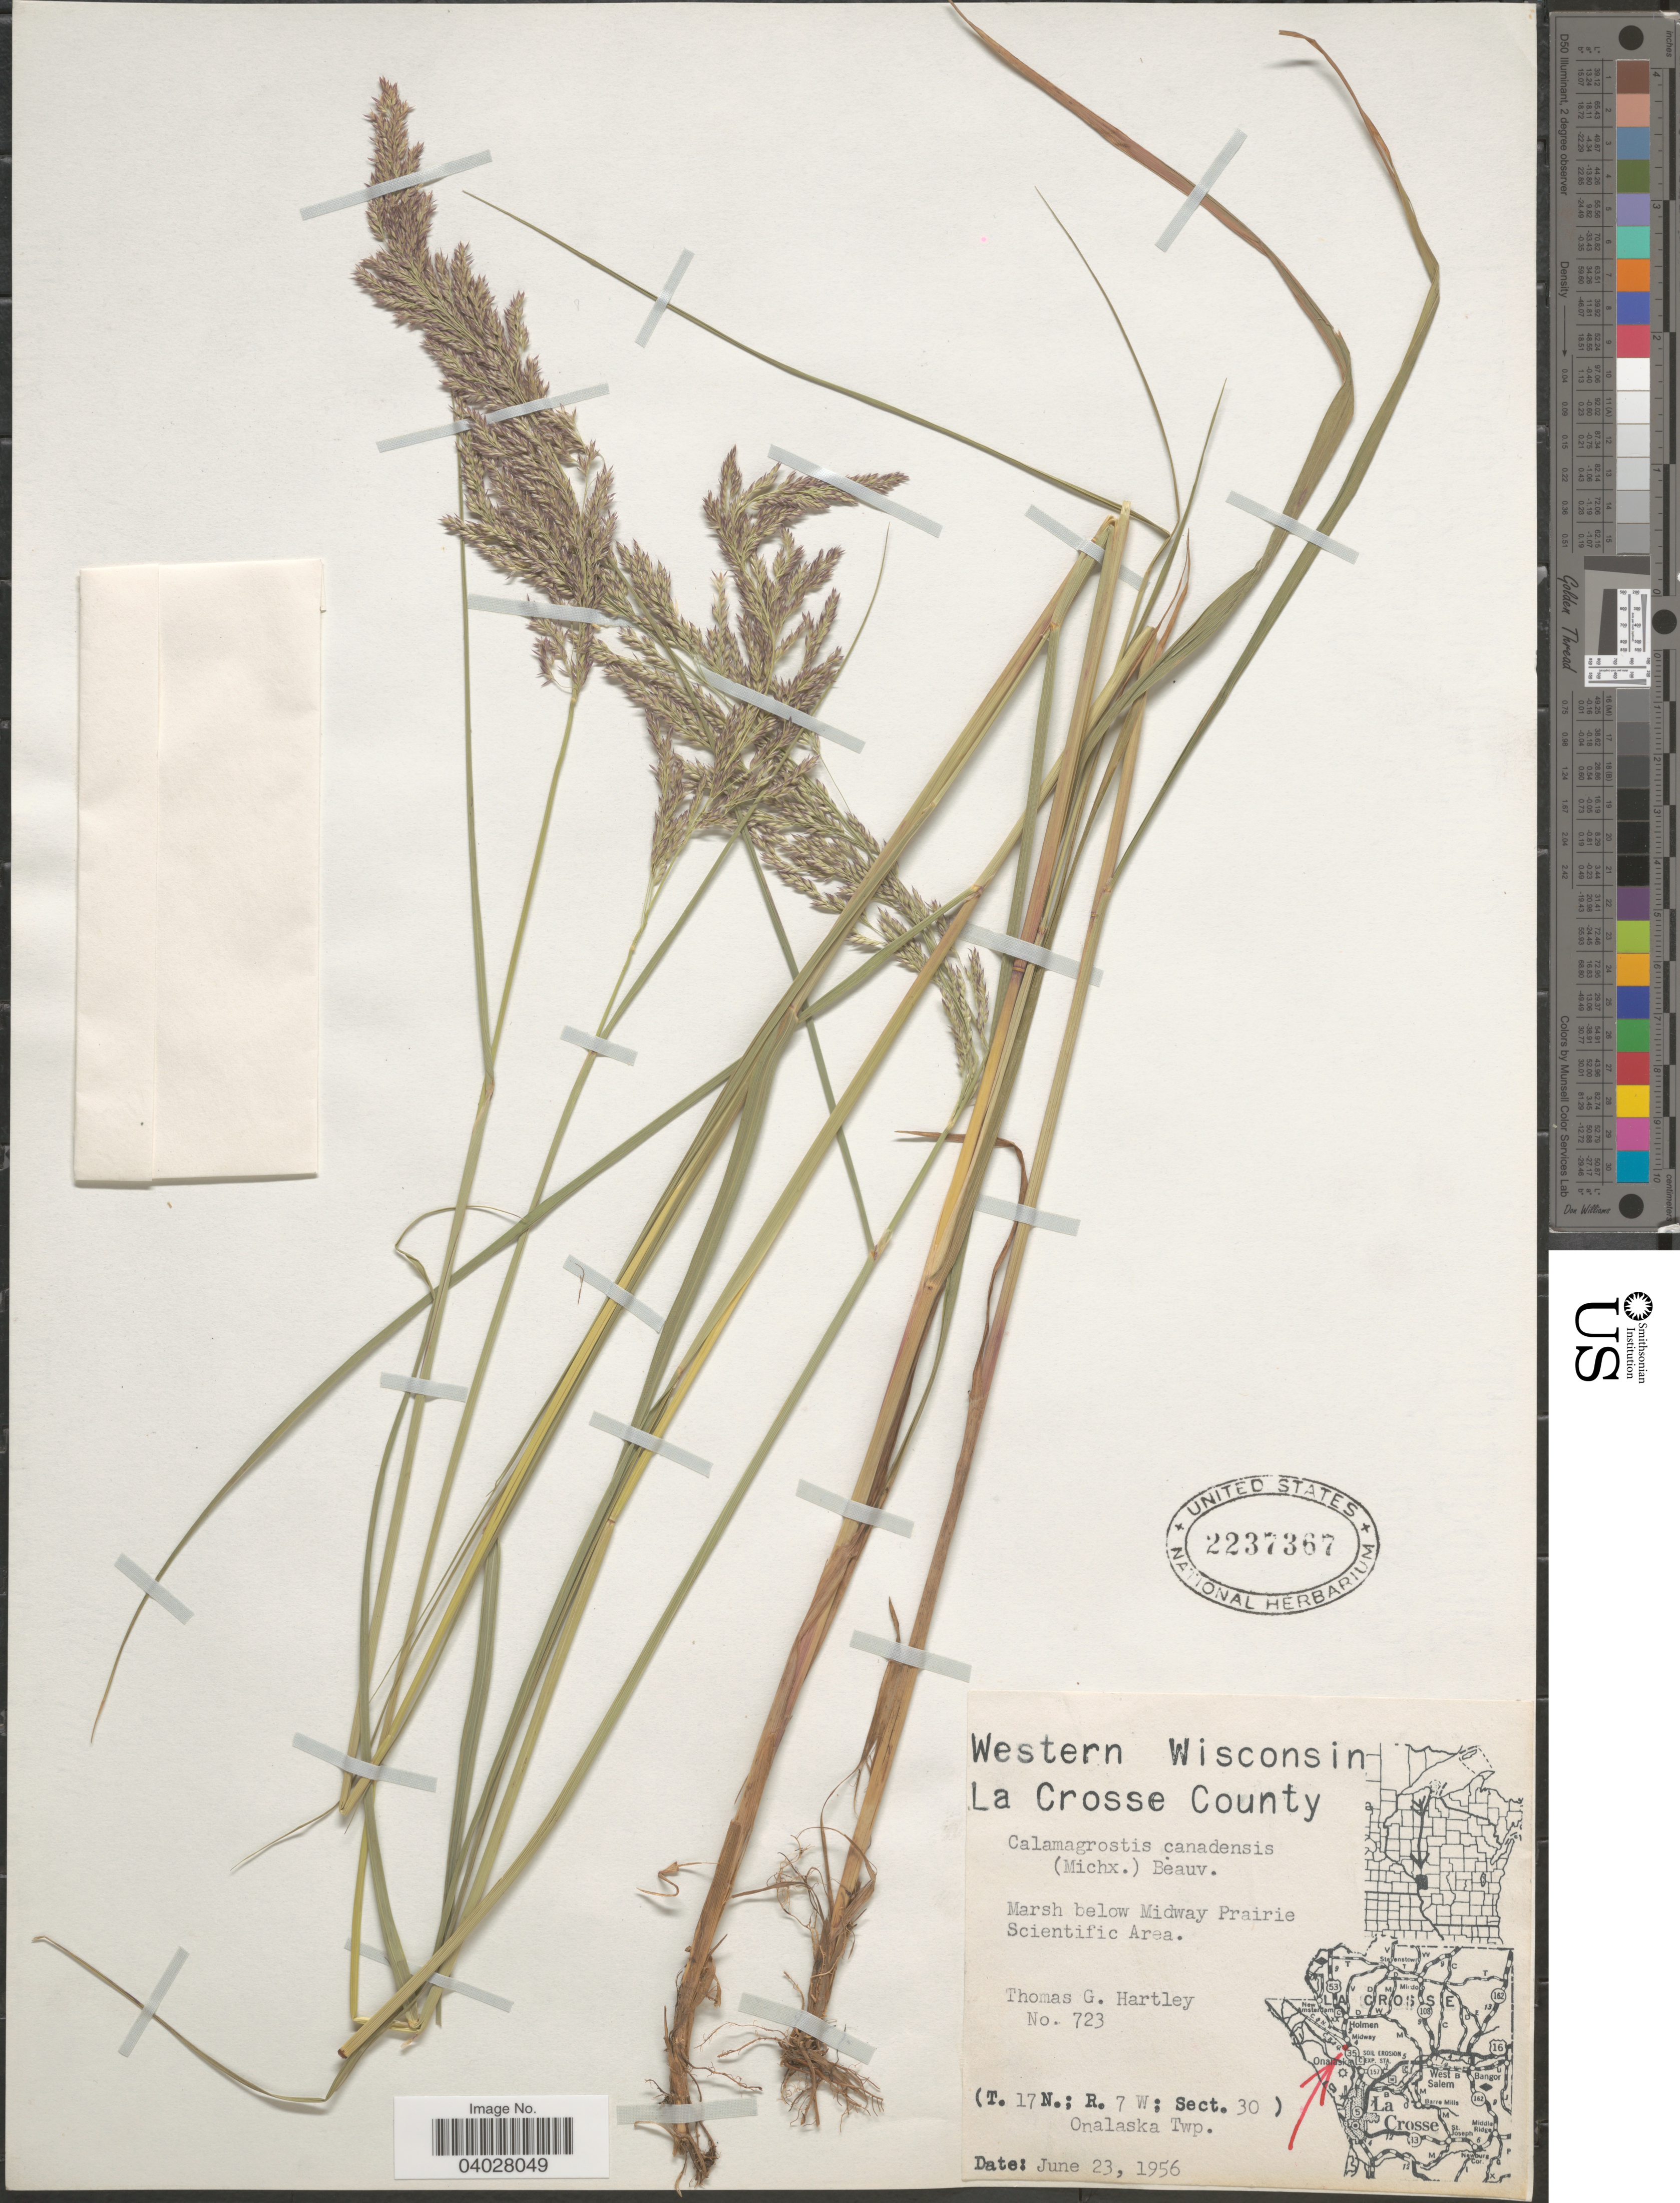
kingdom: Plantae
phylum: Tracheophyta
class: Liliopsida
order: Poales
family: Poaceae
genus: Calamagrostis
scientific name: Calamagrostis canadensis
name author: (Michx.) P. Beauv.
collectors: T. G. Hartley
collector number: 723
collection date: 1956-06-23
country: United States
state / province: Wisconsin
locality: Western Wisconsin. La Crosse County. Marsh below Midway Prairie Scientific Area. (T.17ZN.; R.7W; Sect. 30) Onalaska Twp.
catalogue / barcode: US 2237367